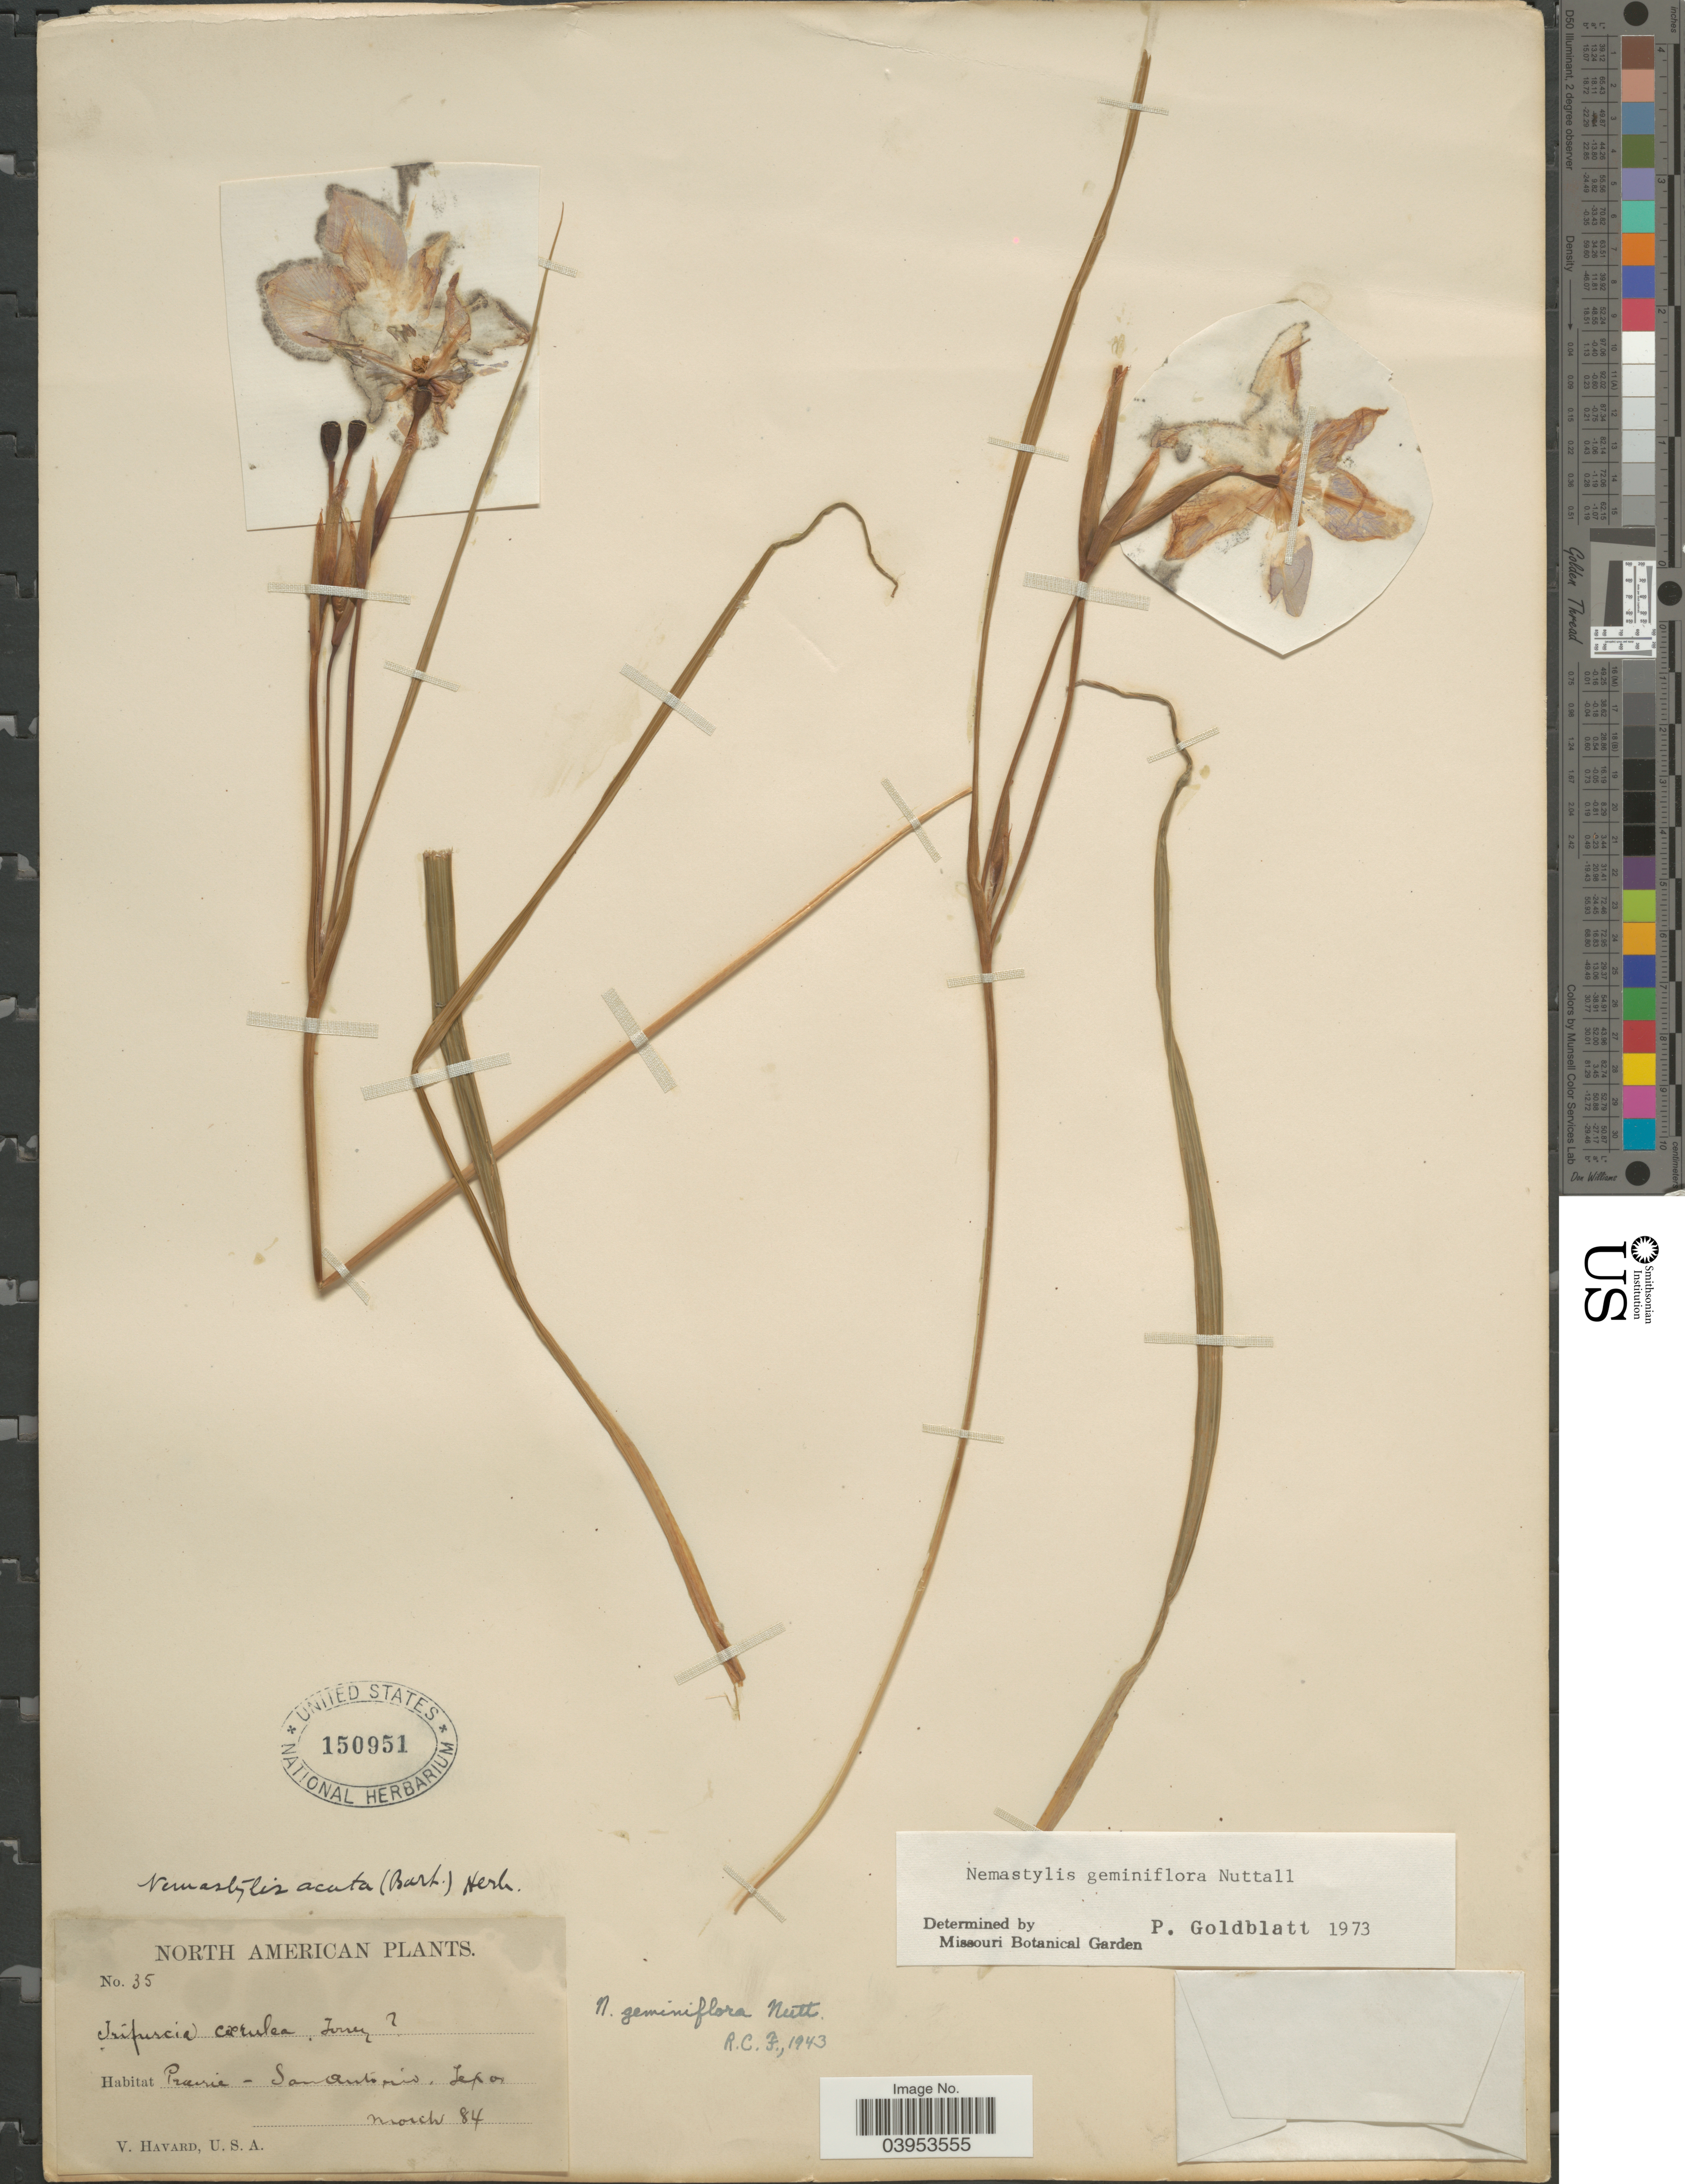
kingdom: Plantae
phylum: Tracheophyta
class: Liliopsida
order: Asparagales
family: Iridaceae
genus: Nemastylis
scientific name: Nemastylis geminiflora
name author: Nutt.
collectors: V. Havard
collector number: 35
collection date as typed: Transcribed d/m/y: /3/84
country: United States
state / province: Texas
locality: San Antonio.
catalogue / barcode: US 150951